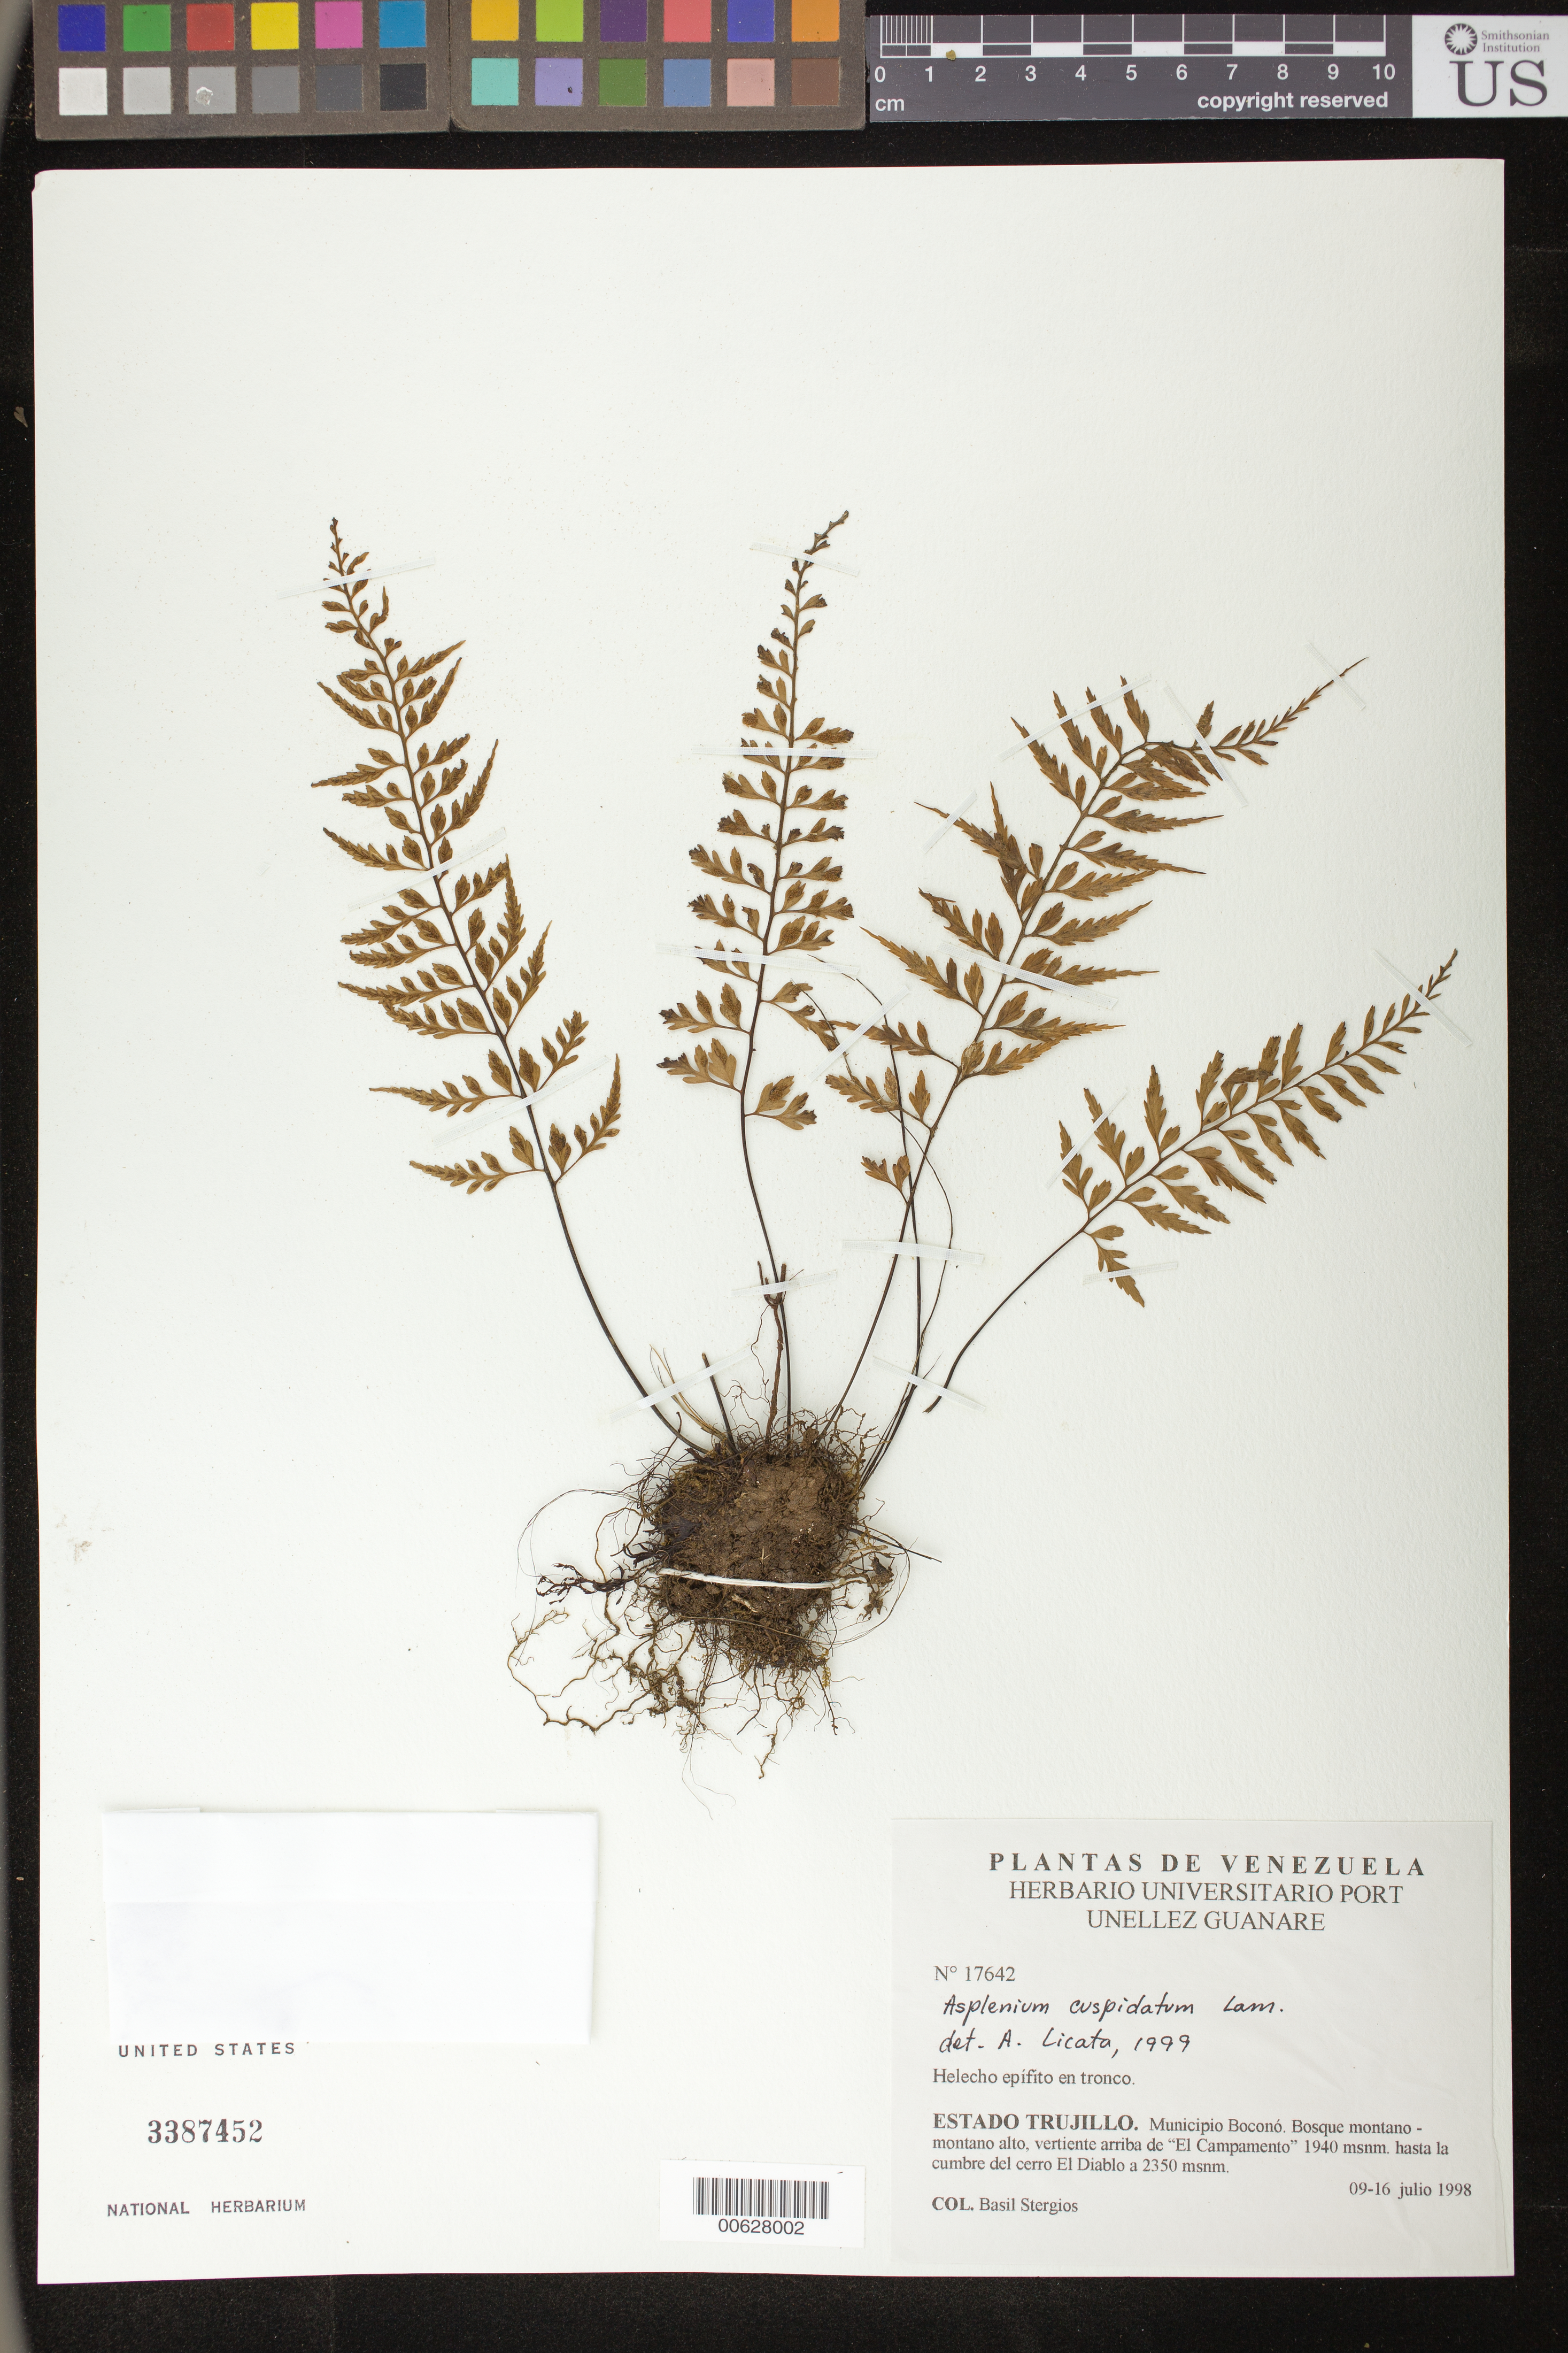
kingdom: Plantae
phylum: Tracheophyta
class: Polypodiopsida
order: Polypodiales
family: Aspleniaceae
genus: Asplenium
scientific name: Asplenium cuspidatum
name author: Lam.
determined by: Licata, A., (PORT), Univ. Nac. Exp. de los Llanos Ezequiel Zamora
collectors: B. G. Stergios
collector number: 17642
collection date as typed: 09 Jul 1998 to 16 Jul 1998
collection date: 1998-07-09/1998-07-16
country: Venezuela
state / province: Trujillo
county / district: Boconó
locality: Vertiente arriba de El Campamento 1940 m hasta la cumbre del cerro El Diablo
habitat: Bosque mantano - montano alto.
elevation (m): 1940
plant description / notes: PORT, UC, US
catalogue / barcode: US 3387452